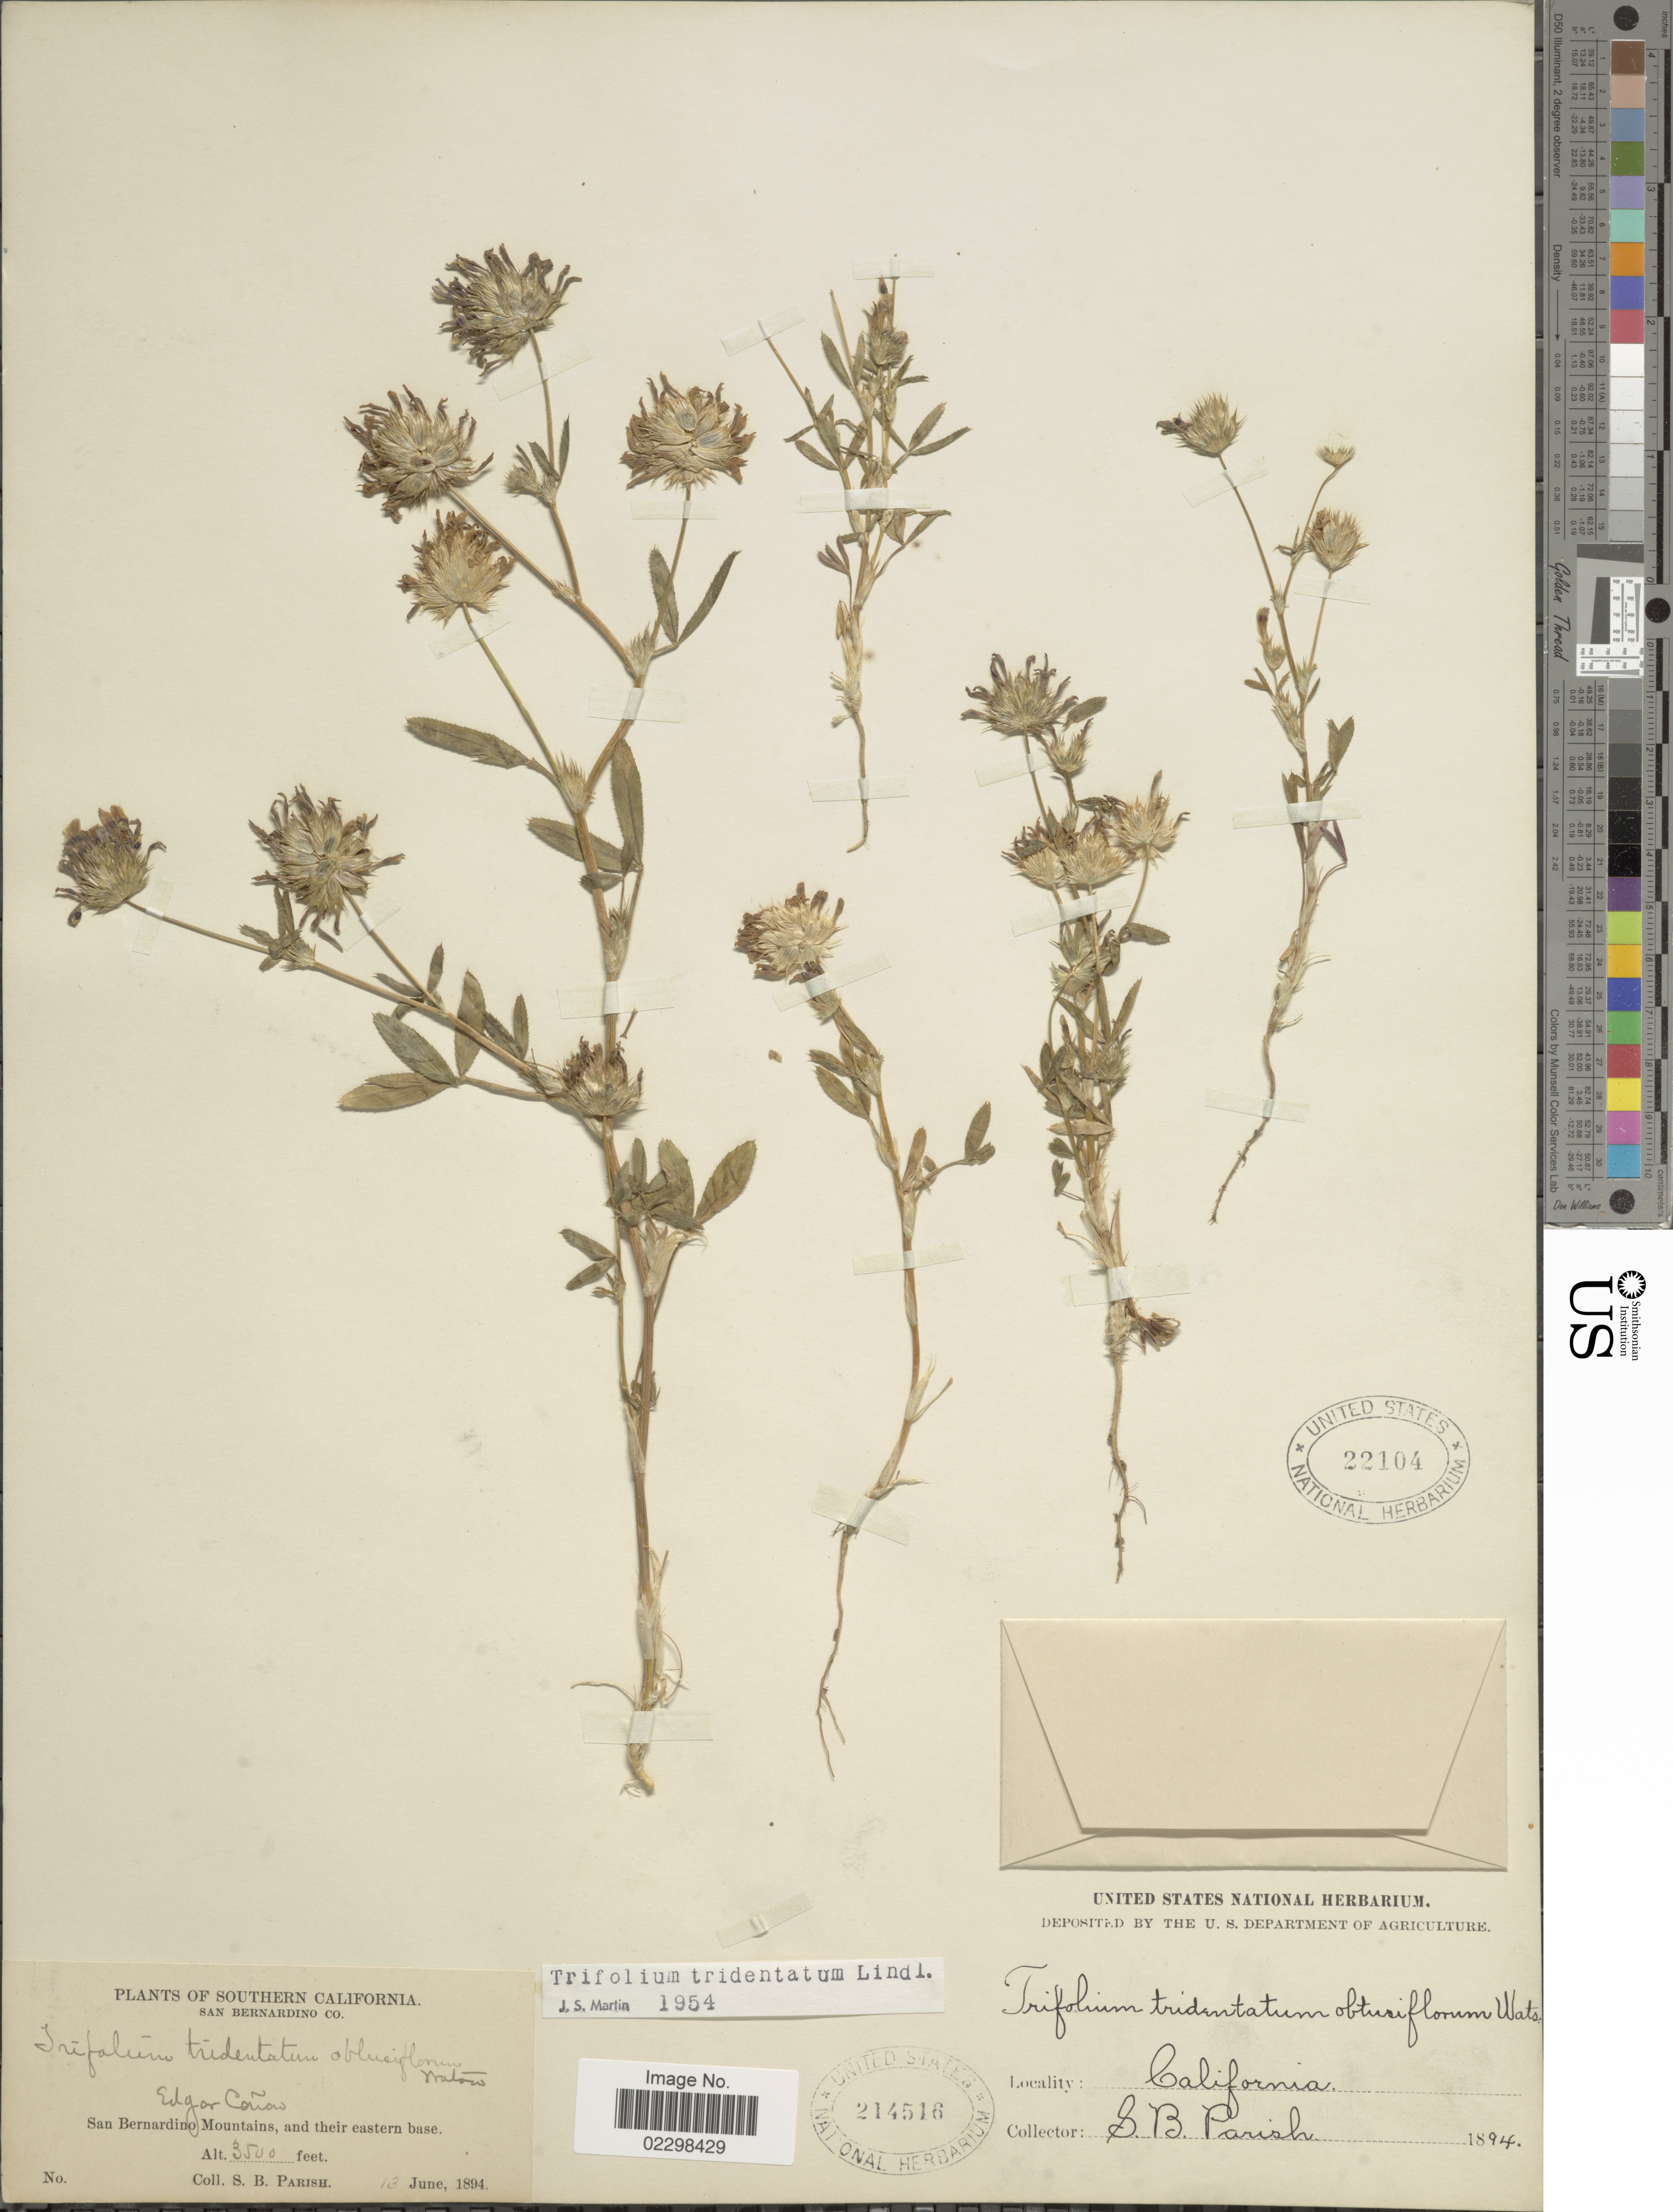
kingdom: Plantae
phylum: Tracheophyta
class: Magnoliopsida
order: Fabales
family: Fabaceae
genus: Trifolium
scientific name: Trifolium tridentatum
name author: Lindl.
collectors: S. B. Parish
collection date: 1894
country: United States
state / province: California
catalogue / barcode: US 22104-2